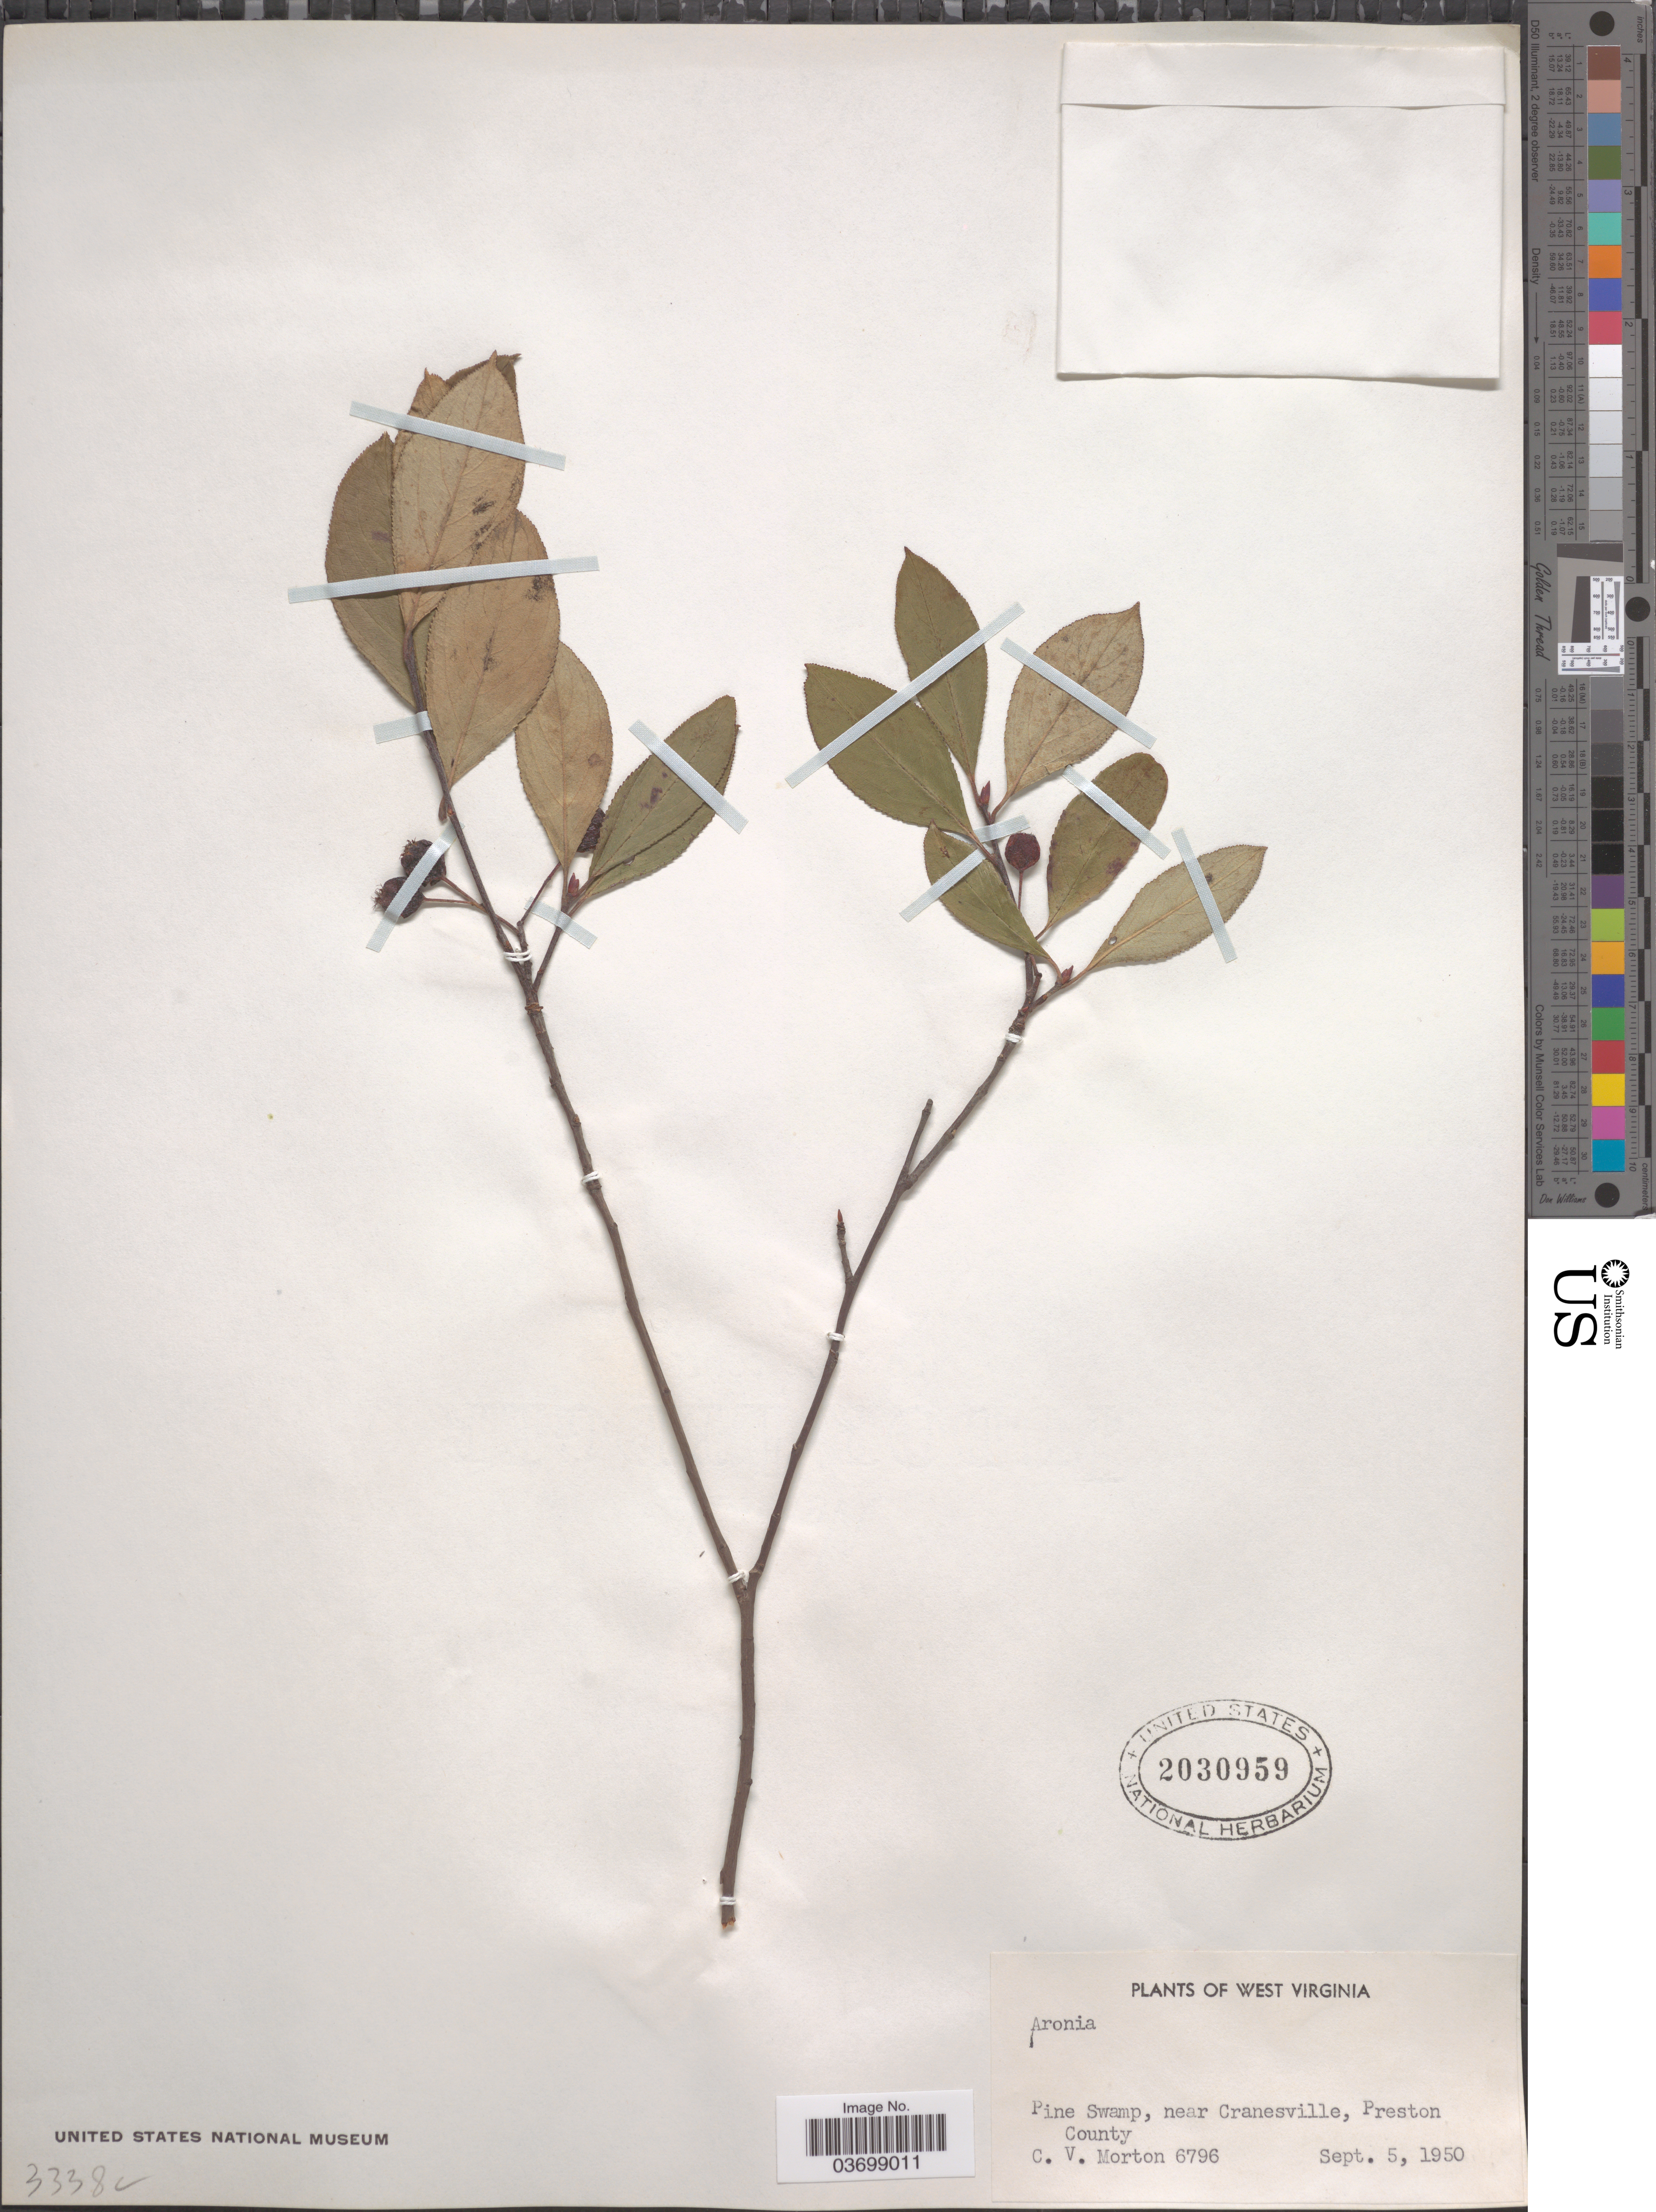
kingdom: Plantae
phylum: Tracheophyta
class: Magnoliopsida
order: Rosales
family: Rosaceae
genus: Aronia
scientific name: Aronia sp.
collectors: C. V. Morton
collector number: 6796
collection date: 1950-09-05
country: United States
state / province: West Virginia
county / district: Preston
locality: Pine Swamp, near Cranesville, Preston County.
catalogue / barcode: US 2030959